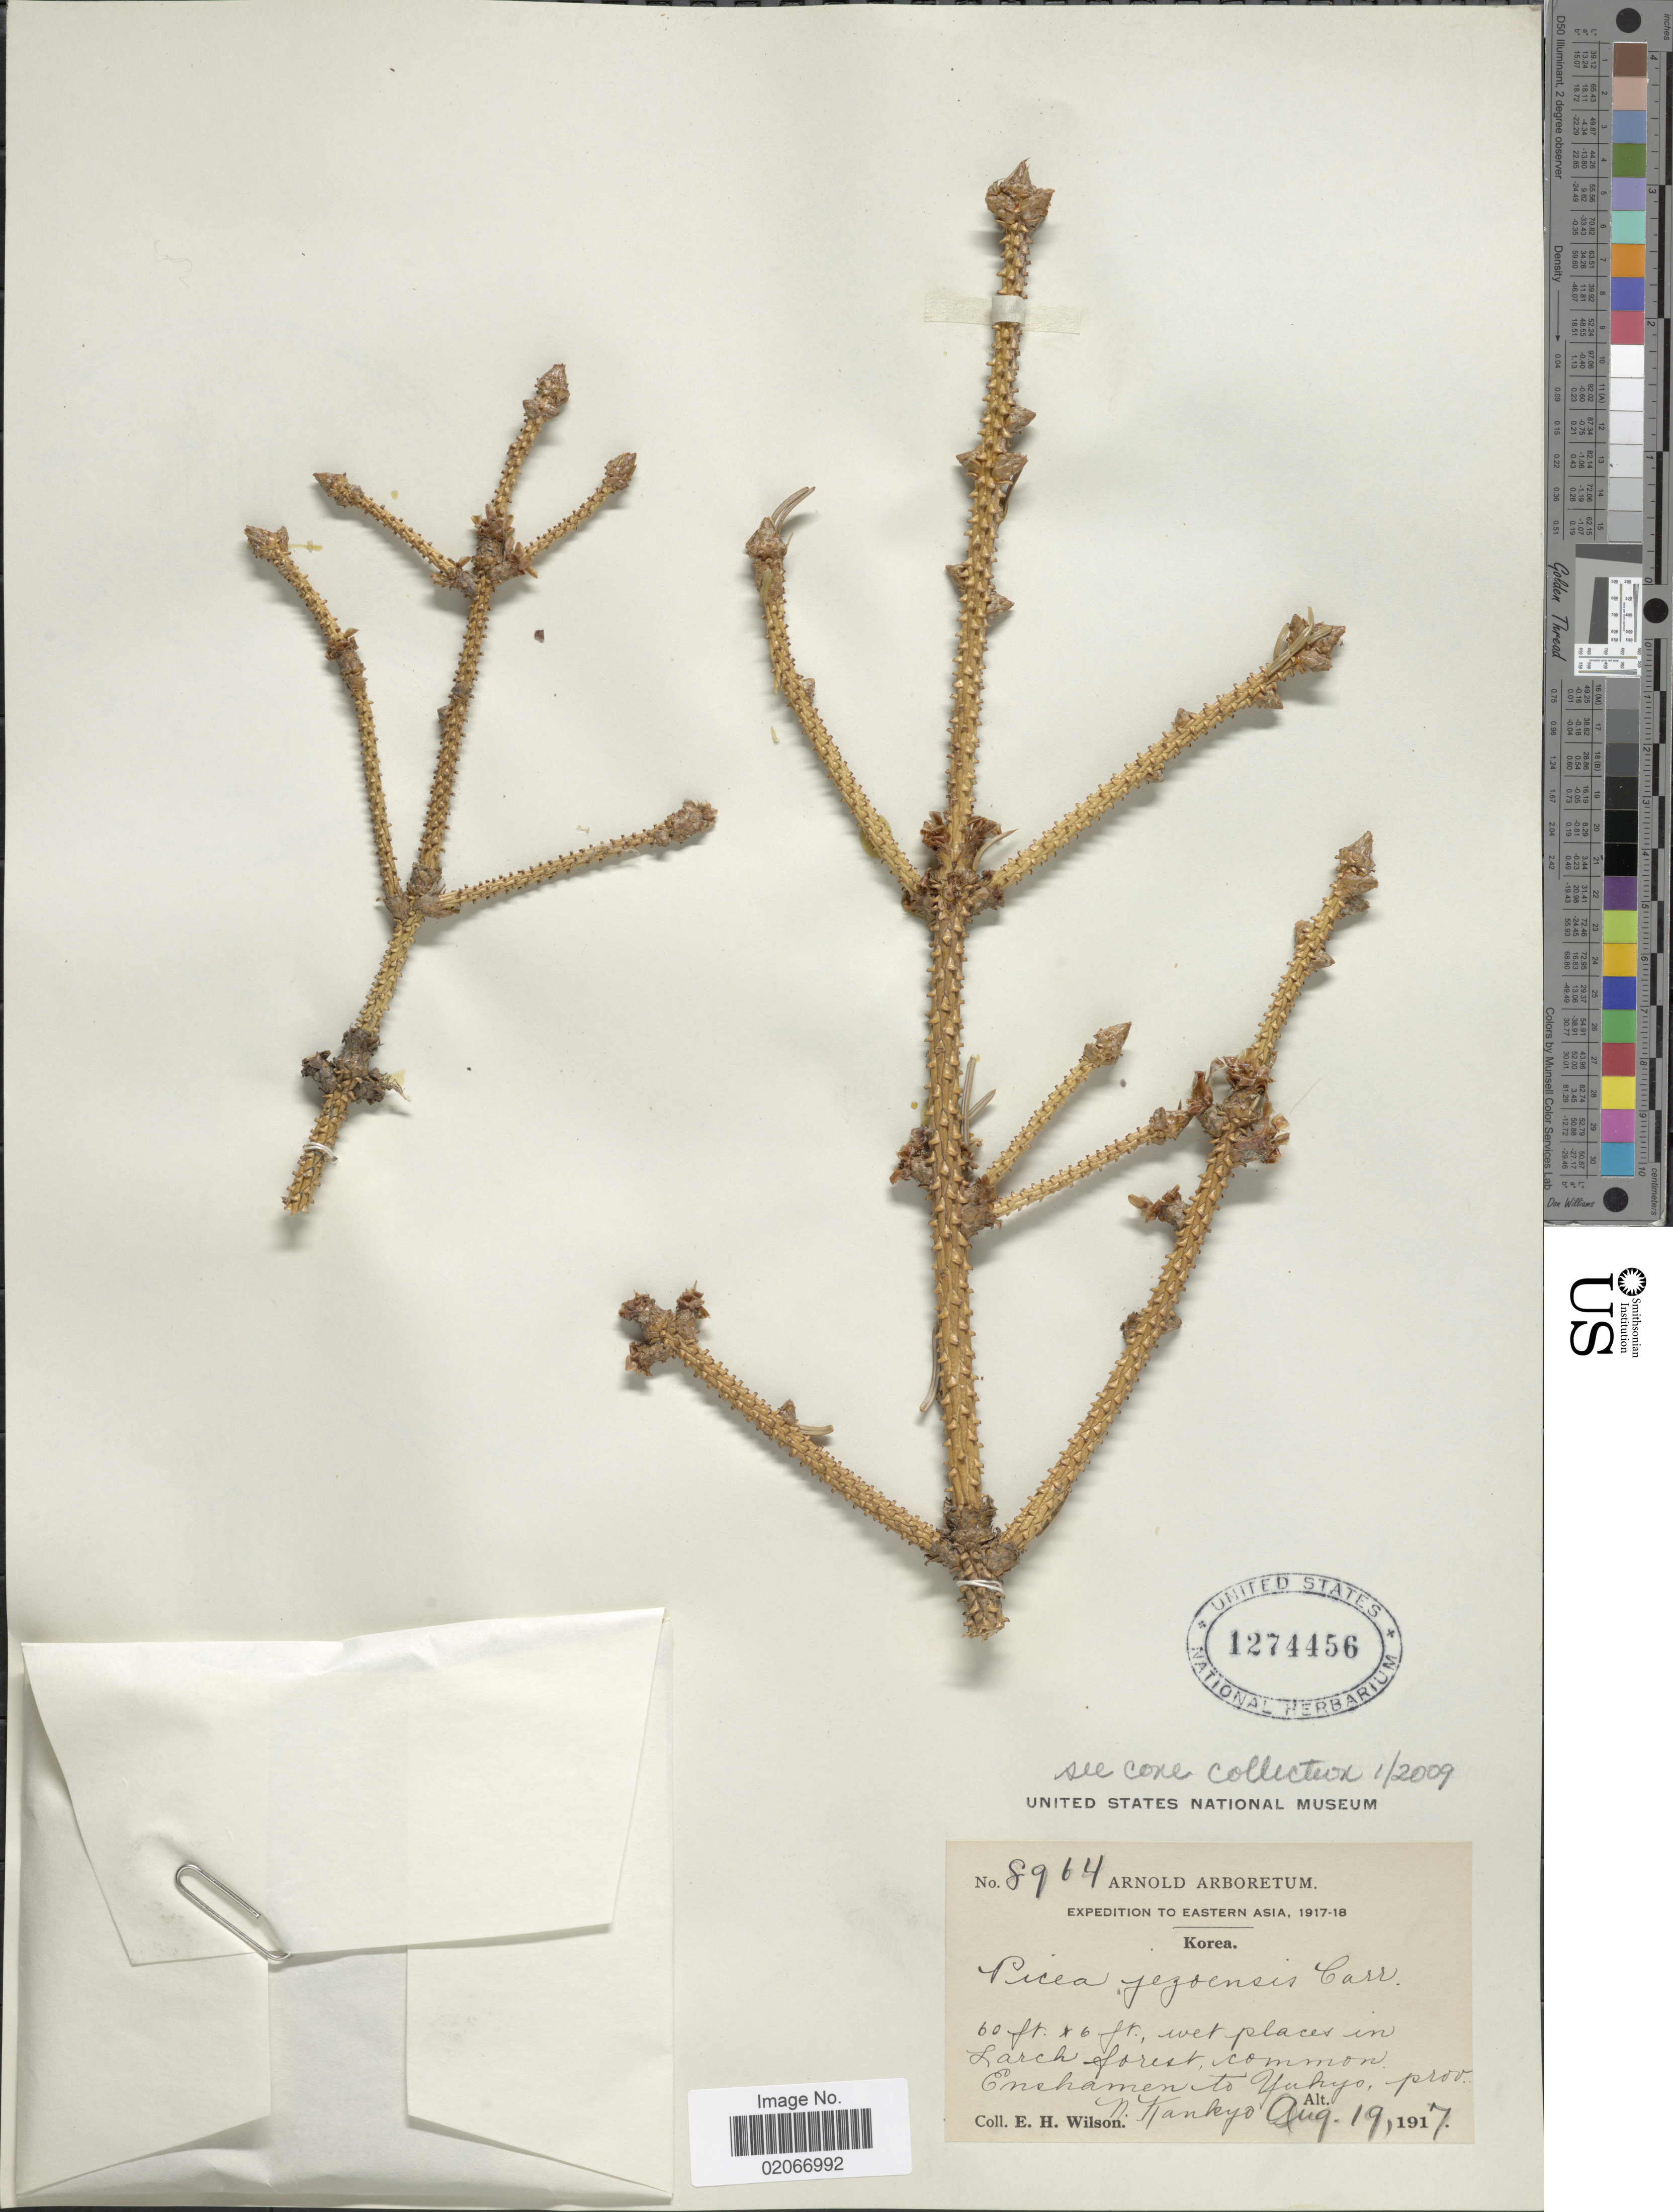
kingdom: Plantae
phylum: Tracheophyta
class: Pinopsida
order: Pinales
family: Pinaceae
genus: Picea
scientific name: Picea jezoensis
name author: (Siebold & Zucc.) Carrière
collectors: E. Wilson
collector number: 8964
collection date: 1917-08-19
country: North Korea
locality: Enshamen to Yuhyo, prov. N. Kankyo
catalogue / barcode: US 1274456